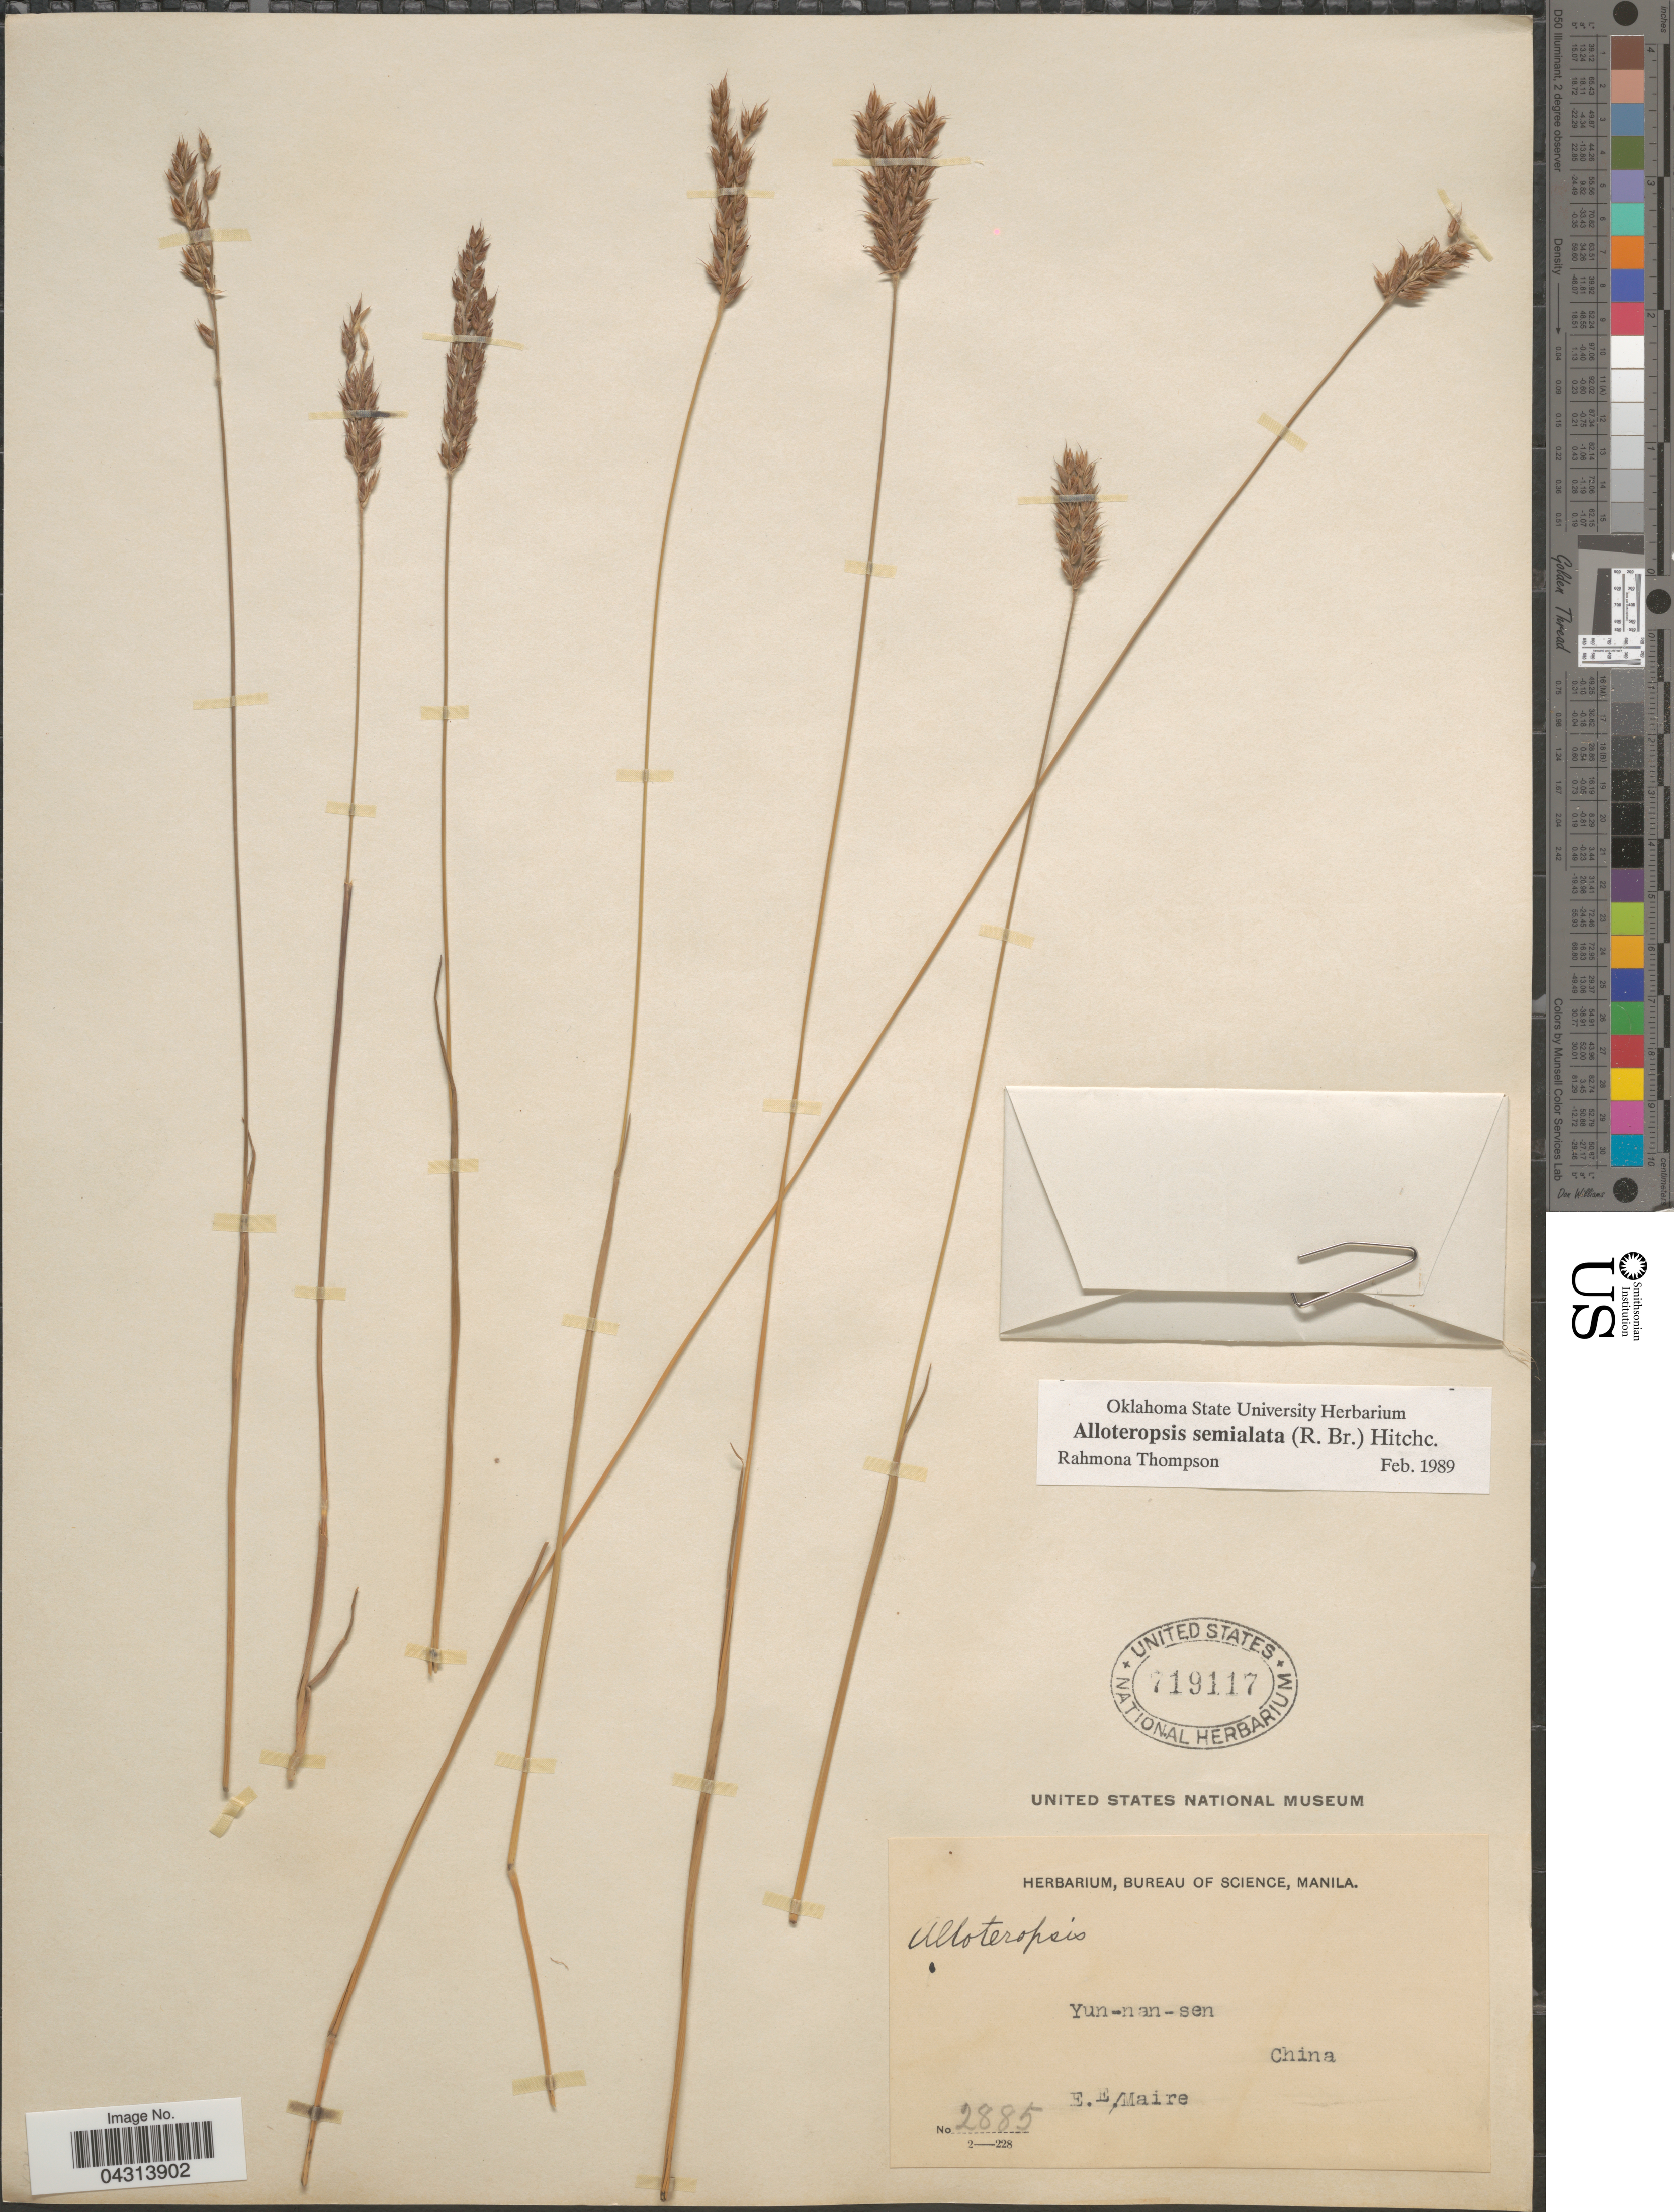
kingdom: Plantae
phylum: Tracheophyta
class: Liliopsida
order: Poales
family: Poaceae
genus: Alloteropsis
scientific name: Alloteropsis semialata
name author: (R. Br.) Hitchc.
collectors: E. E. Maire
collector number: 2885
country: China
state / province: Yunnan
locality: Yun-nan-sen.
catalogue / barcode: US 719117